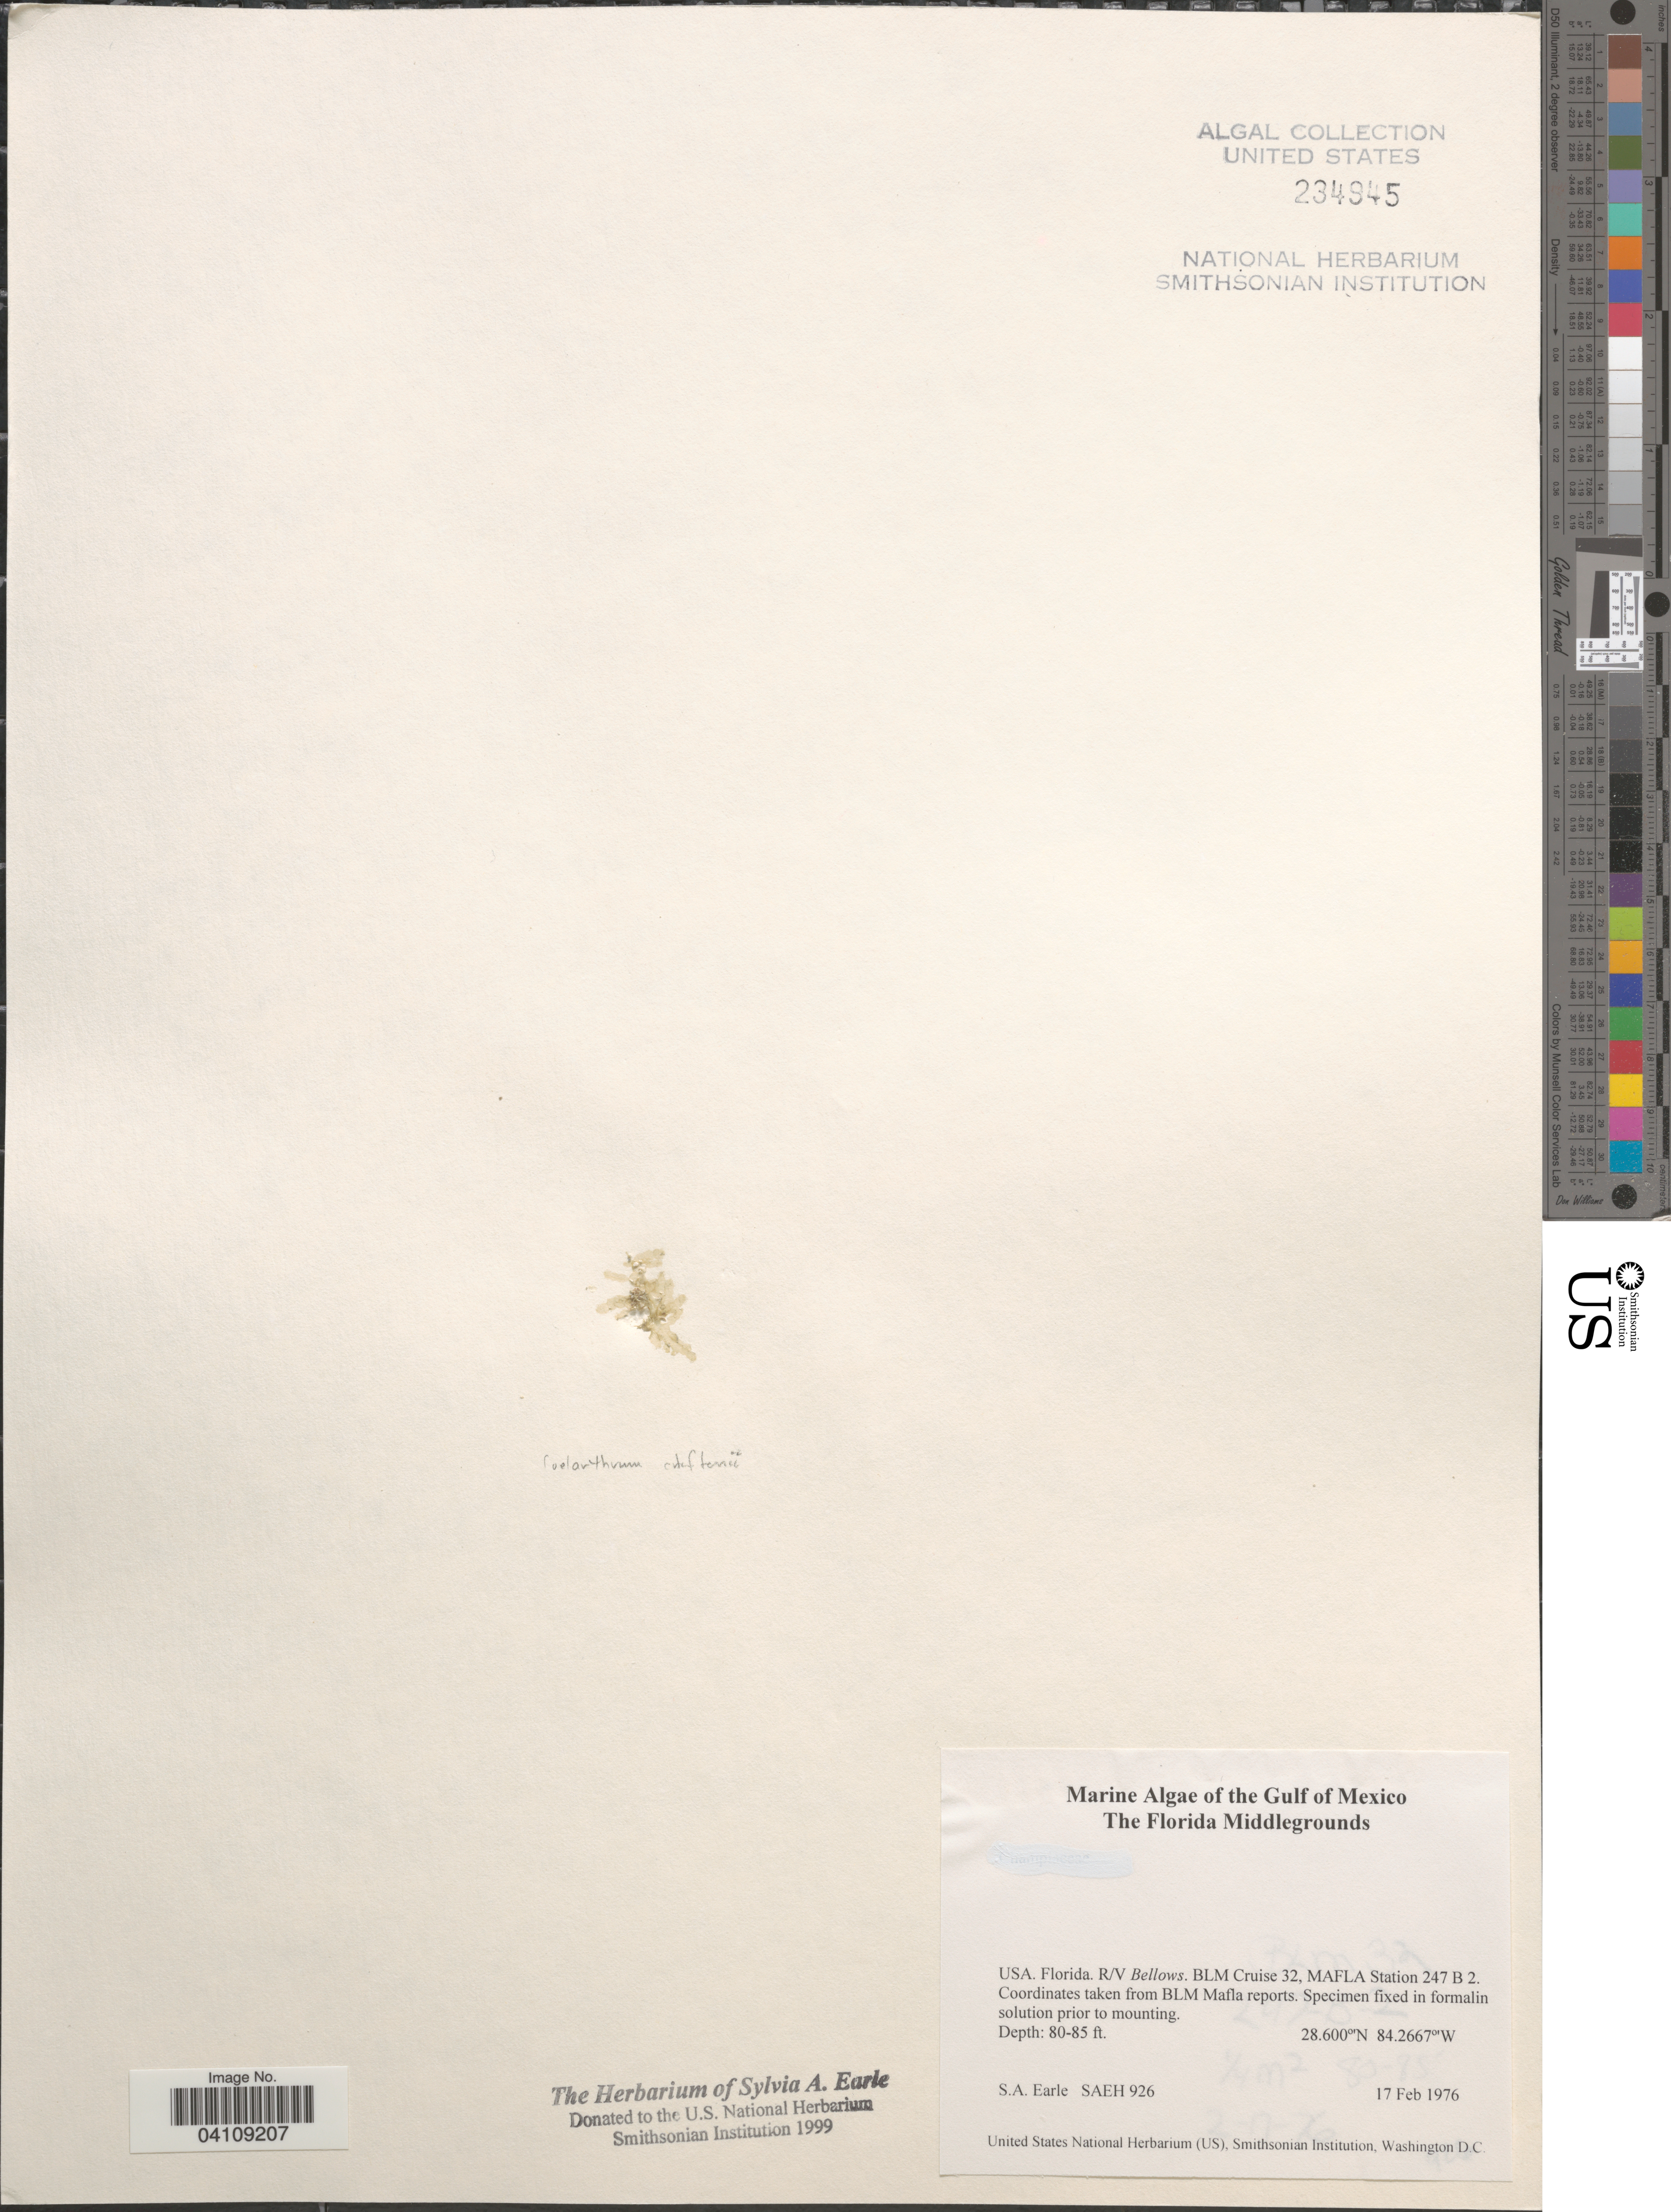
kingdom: Plantae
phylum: Rhodophyta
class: Florideophyceae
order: Rhodymeniales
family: Rhodymeniaceae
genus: Coelarthrum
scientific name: Coelarthrum cliftonii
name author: (Harv.) Kylin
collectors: S. A. Earle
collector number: SAEH 926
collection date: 1976-02-17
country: United States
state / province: Florida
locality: Gulf of Mexico. The Florida Middlegrounds. Florida. R/V Bellows. BLM Cruise 32, MAFLA Station 247 B 2.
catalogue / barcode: US 234945